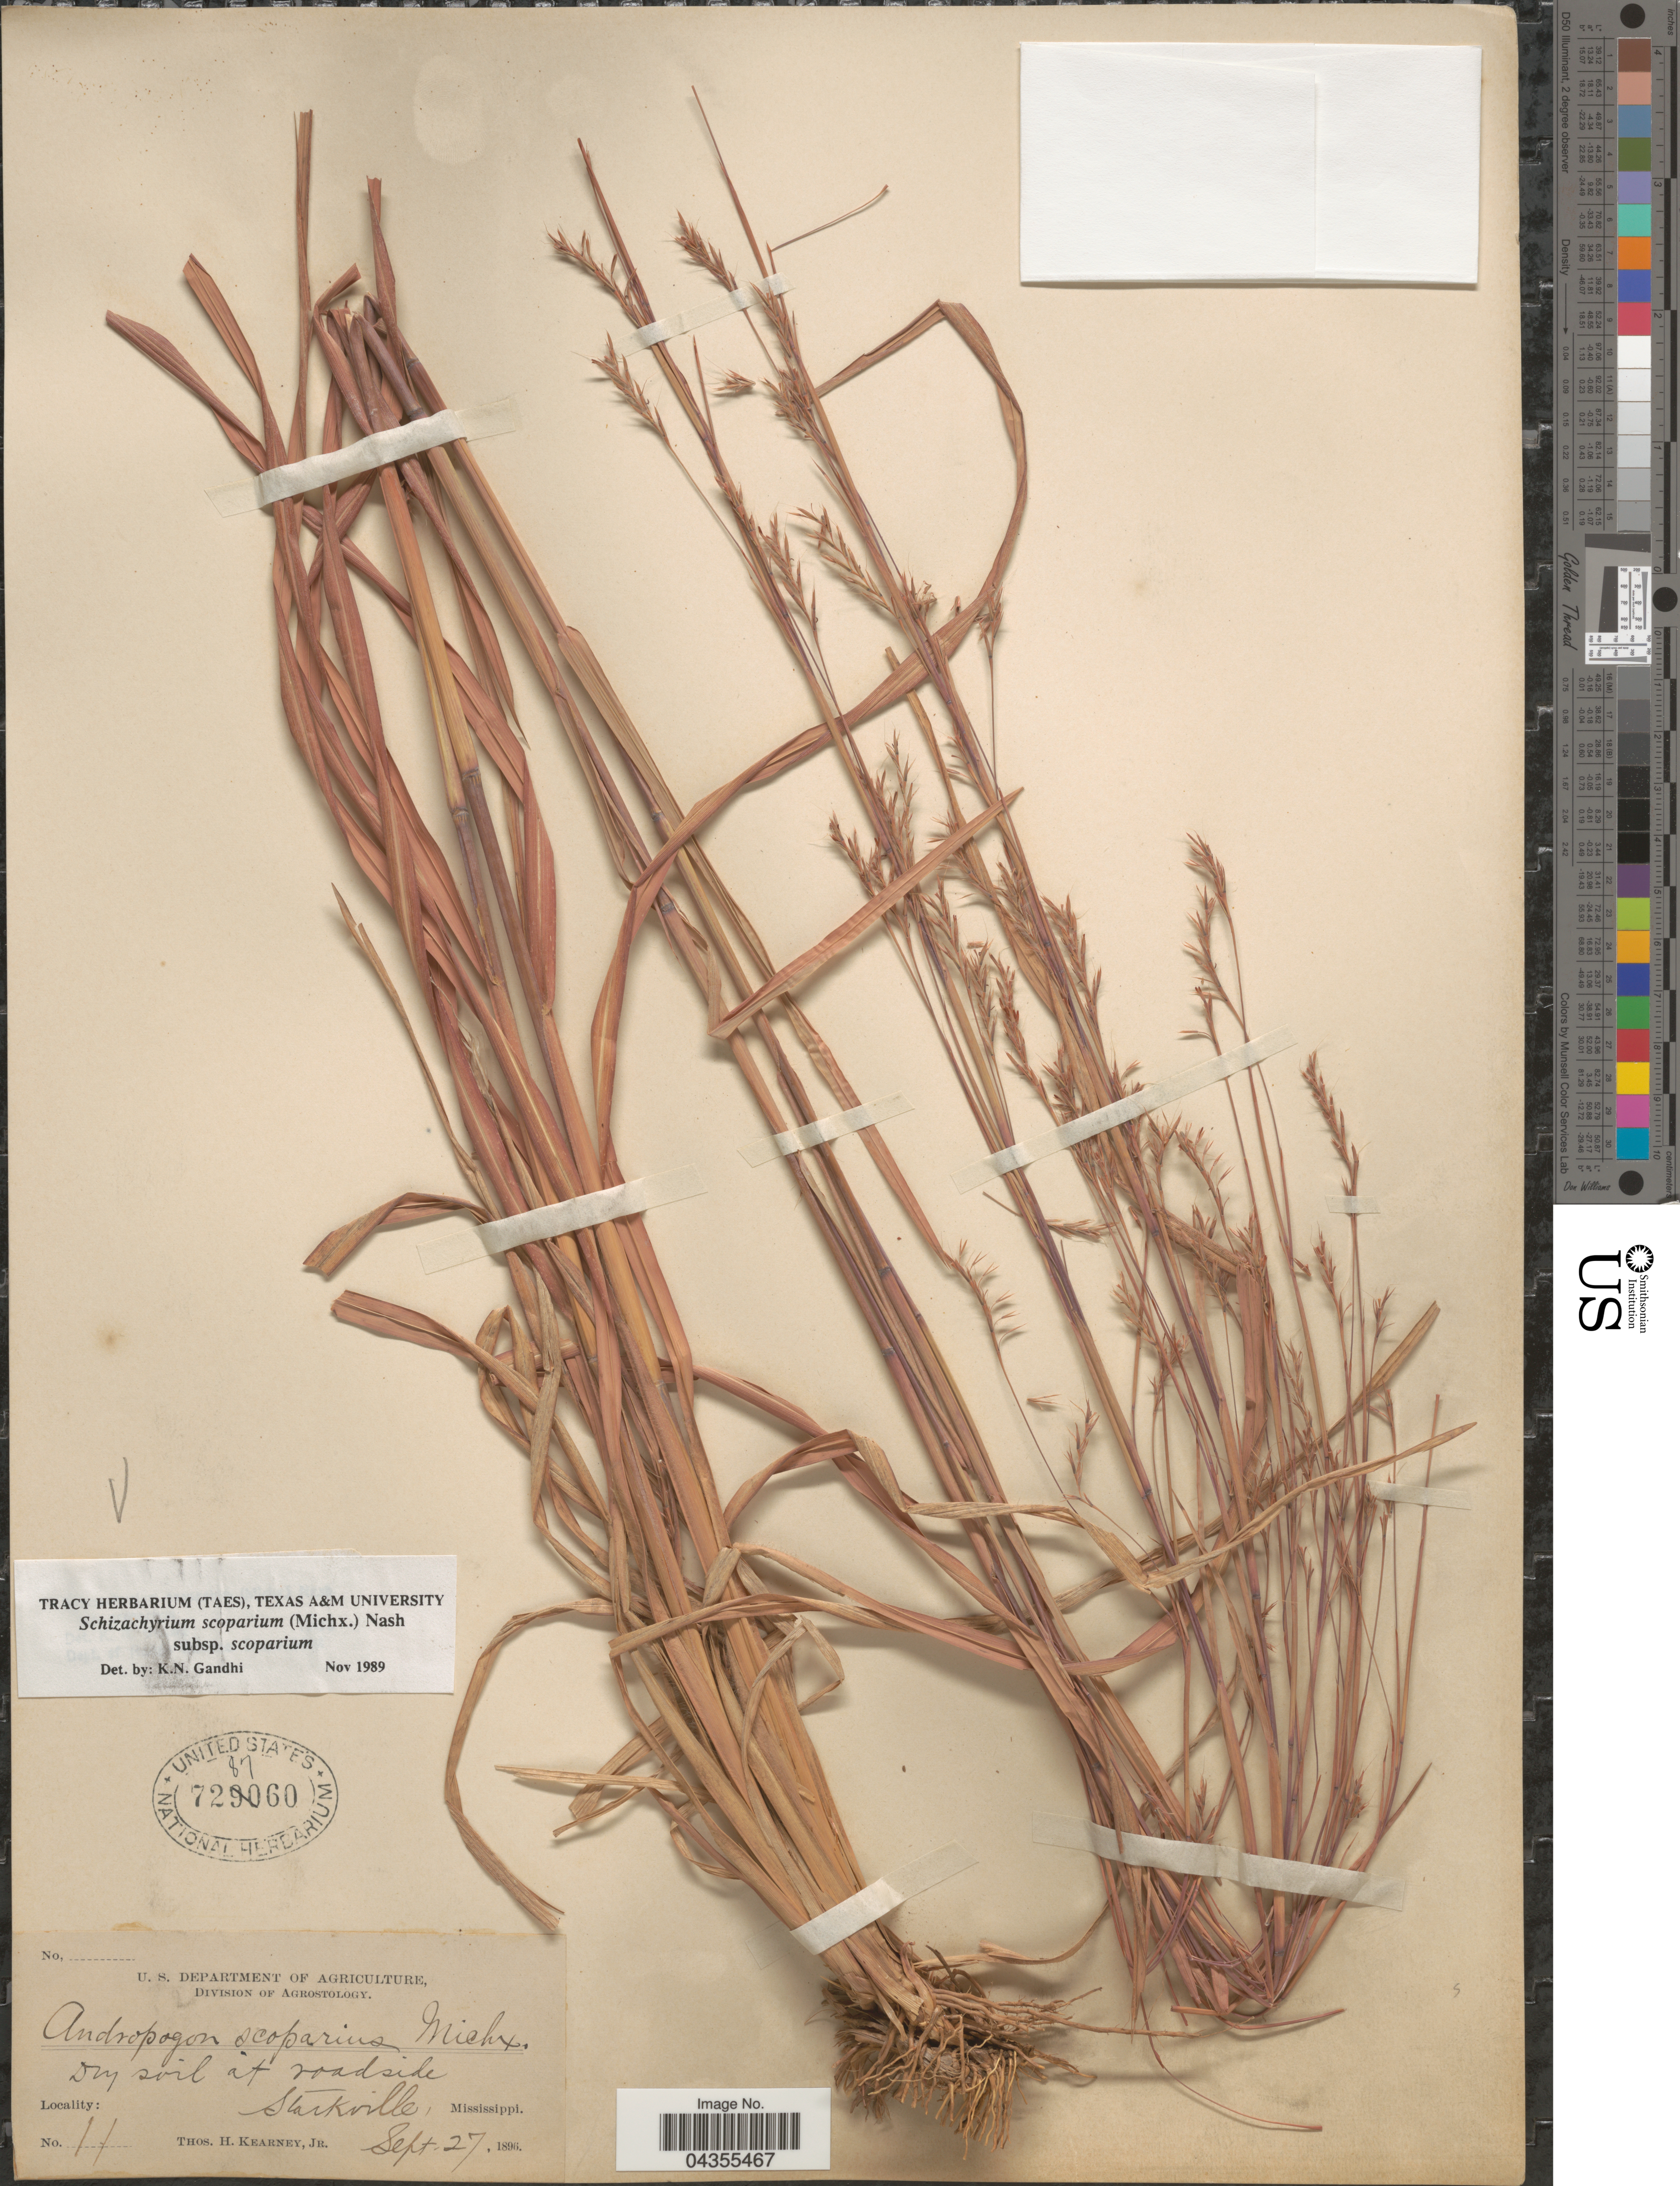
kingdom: Plantae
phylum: Tracheophyta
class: Liliopsida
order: Poales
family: Poaceae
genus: Schizachyrium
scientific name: Schizachyrium scoparium var. scoparium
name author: (Michx.) Nash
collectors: T. H. Kearney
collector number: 11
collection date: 1896-09-27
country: United States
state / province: Mississippi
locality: Starkville.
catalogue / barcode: US 728760